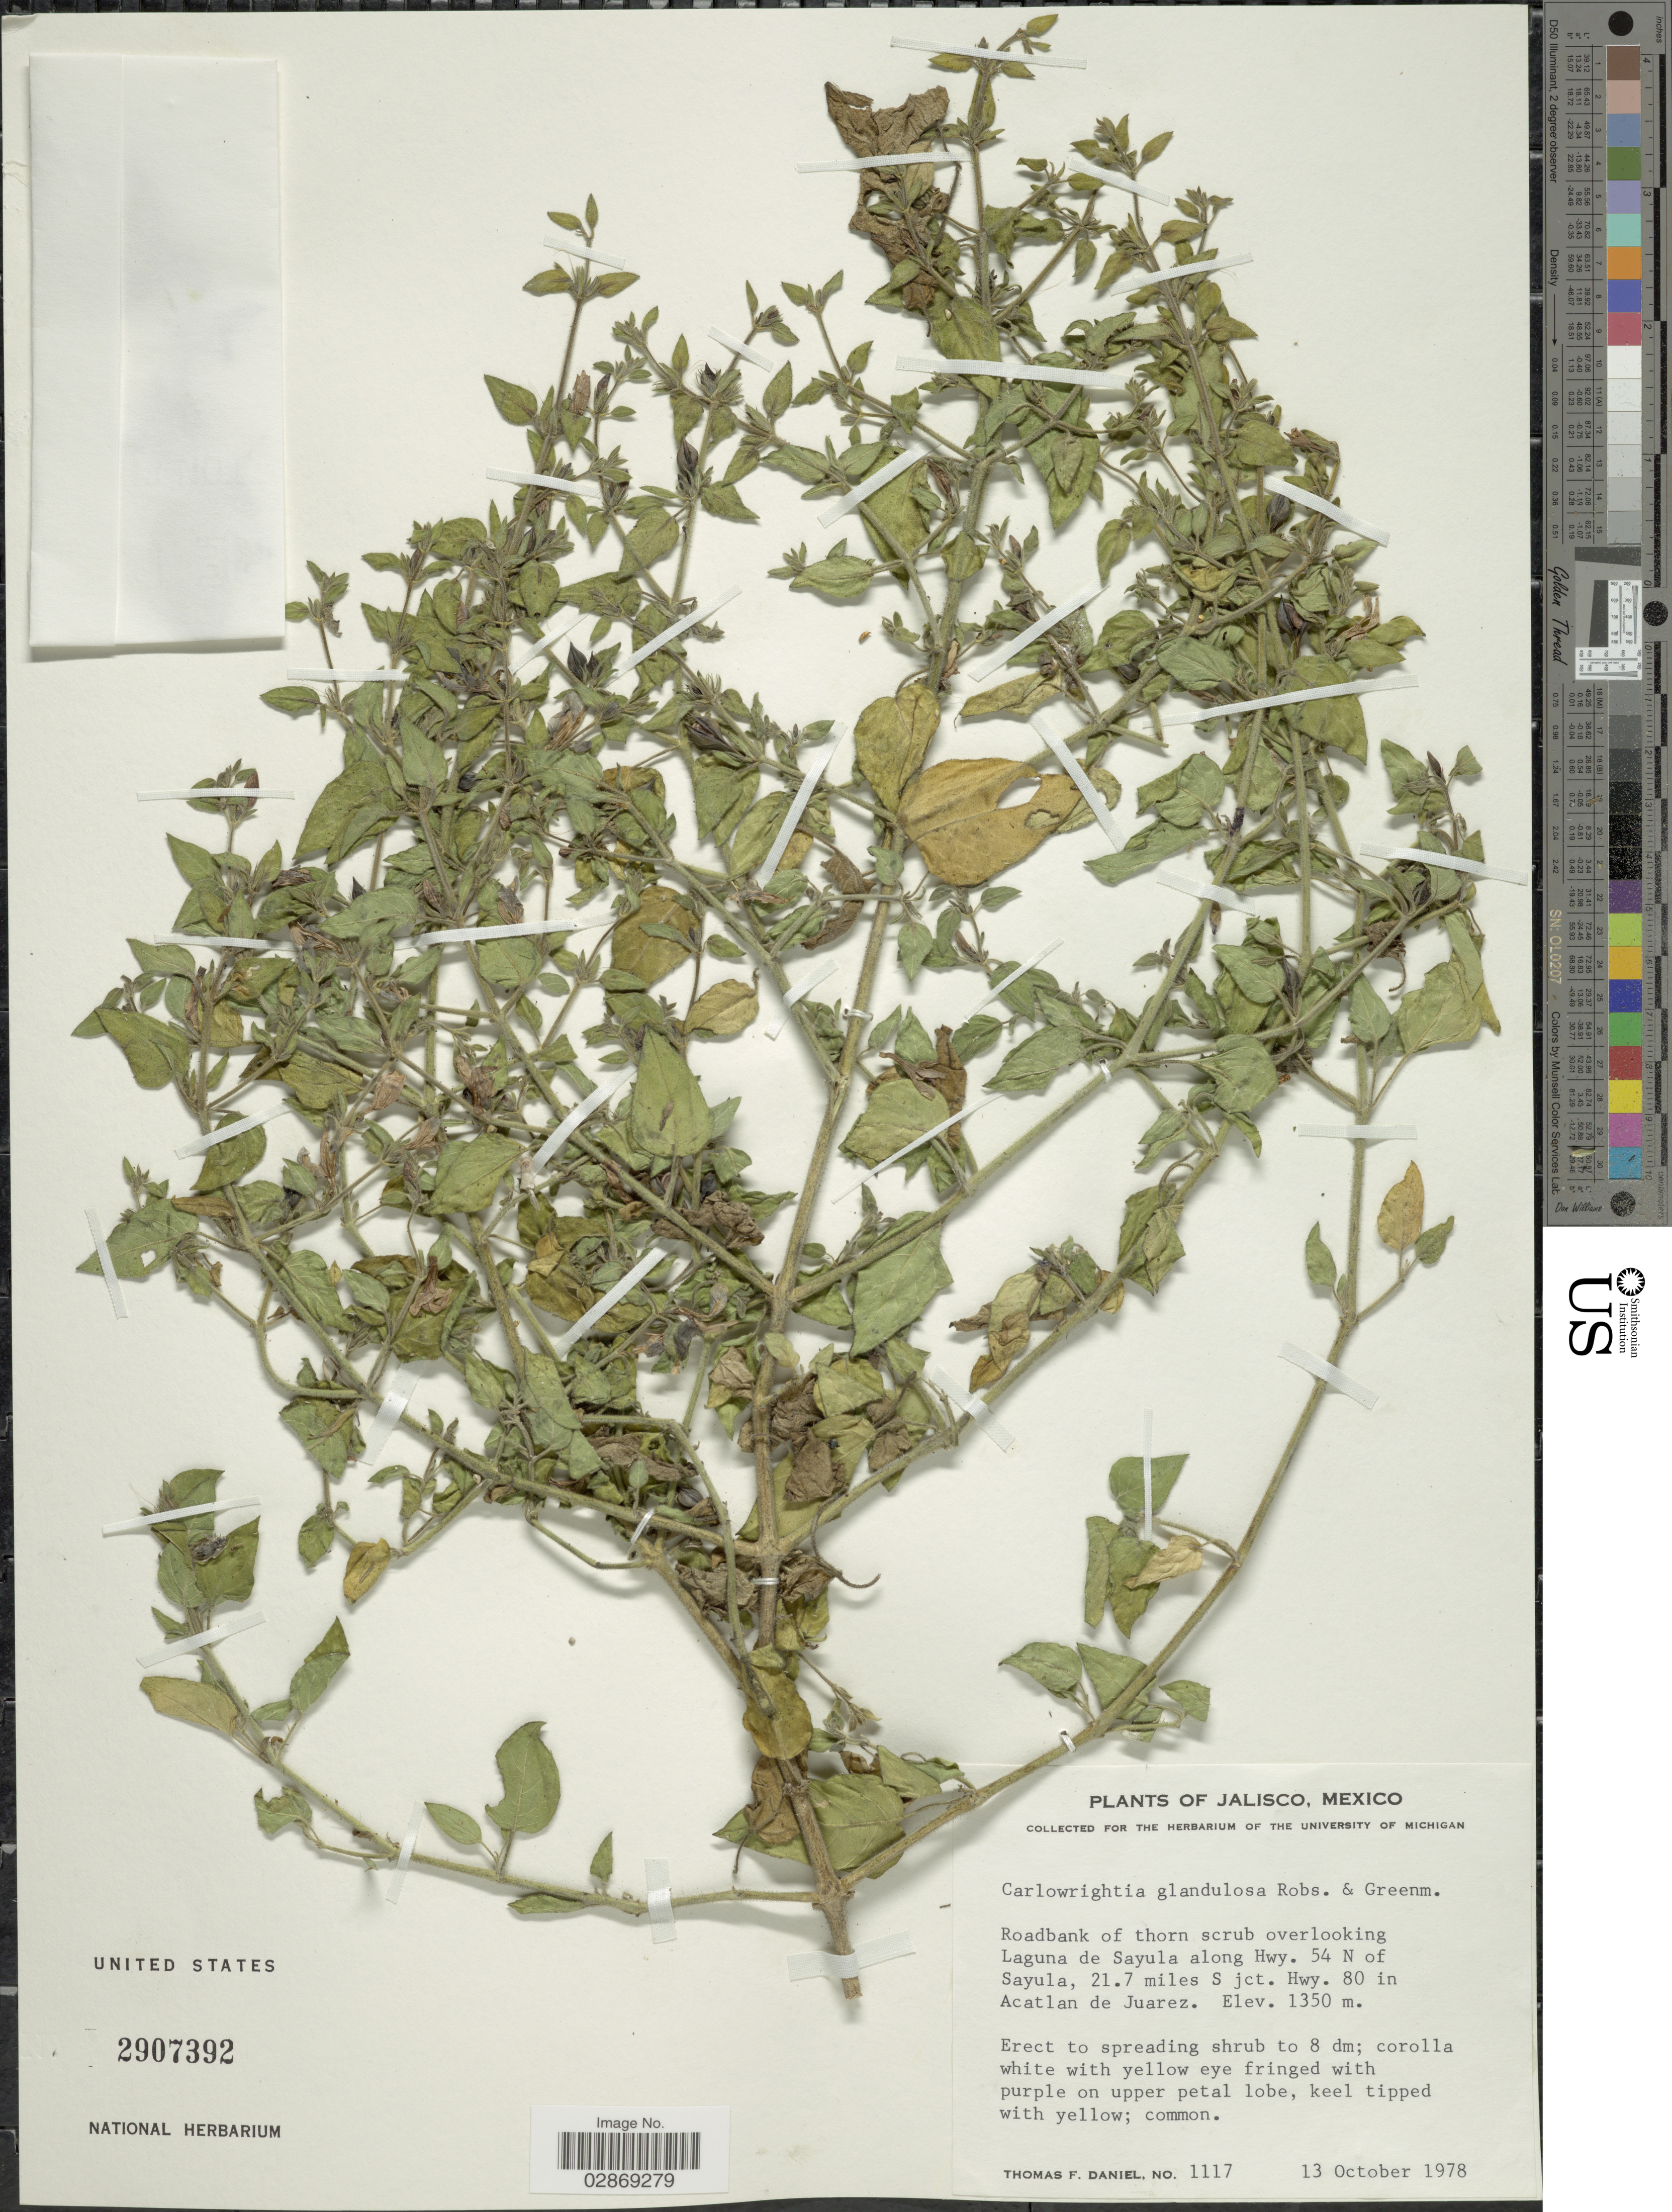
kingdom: Plantae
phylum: Tracheophyta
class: Magnoliopsida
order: Lamiales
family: Acanthaceae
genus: Carlowrightia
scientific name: Carlowrightia neesiana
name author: (Schauer ex Nees) T.F. Daniel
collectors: T. F. Daniel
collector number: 1117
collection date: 1978-10-13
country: Mexico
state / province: Jalisco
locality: Roadbank of thorn scrub overlooking, Laguna de Sayula along Hwy. 54 N of Sayula, 21.7 miles S jct. Hwy. 80 in Acatlan de Juarez.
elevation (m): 1350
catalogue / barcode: US 2907392